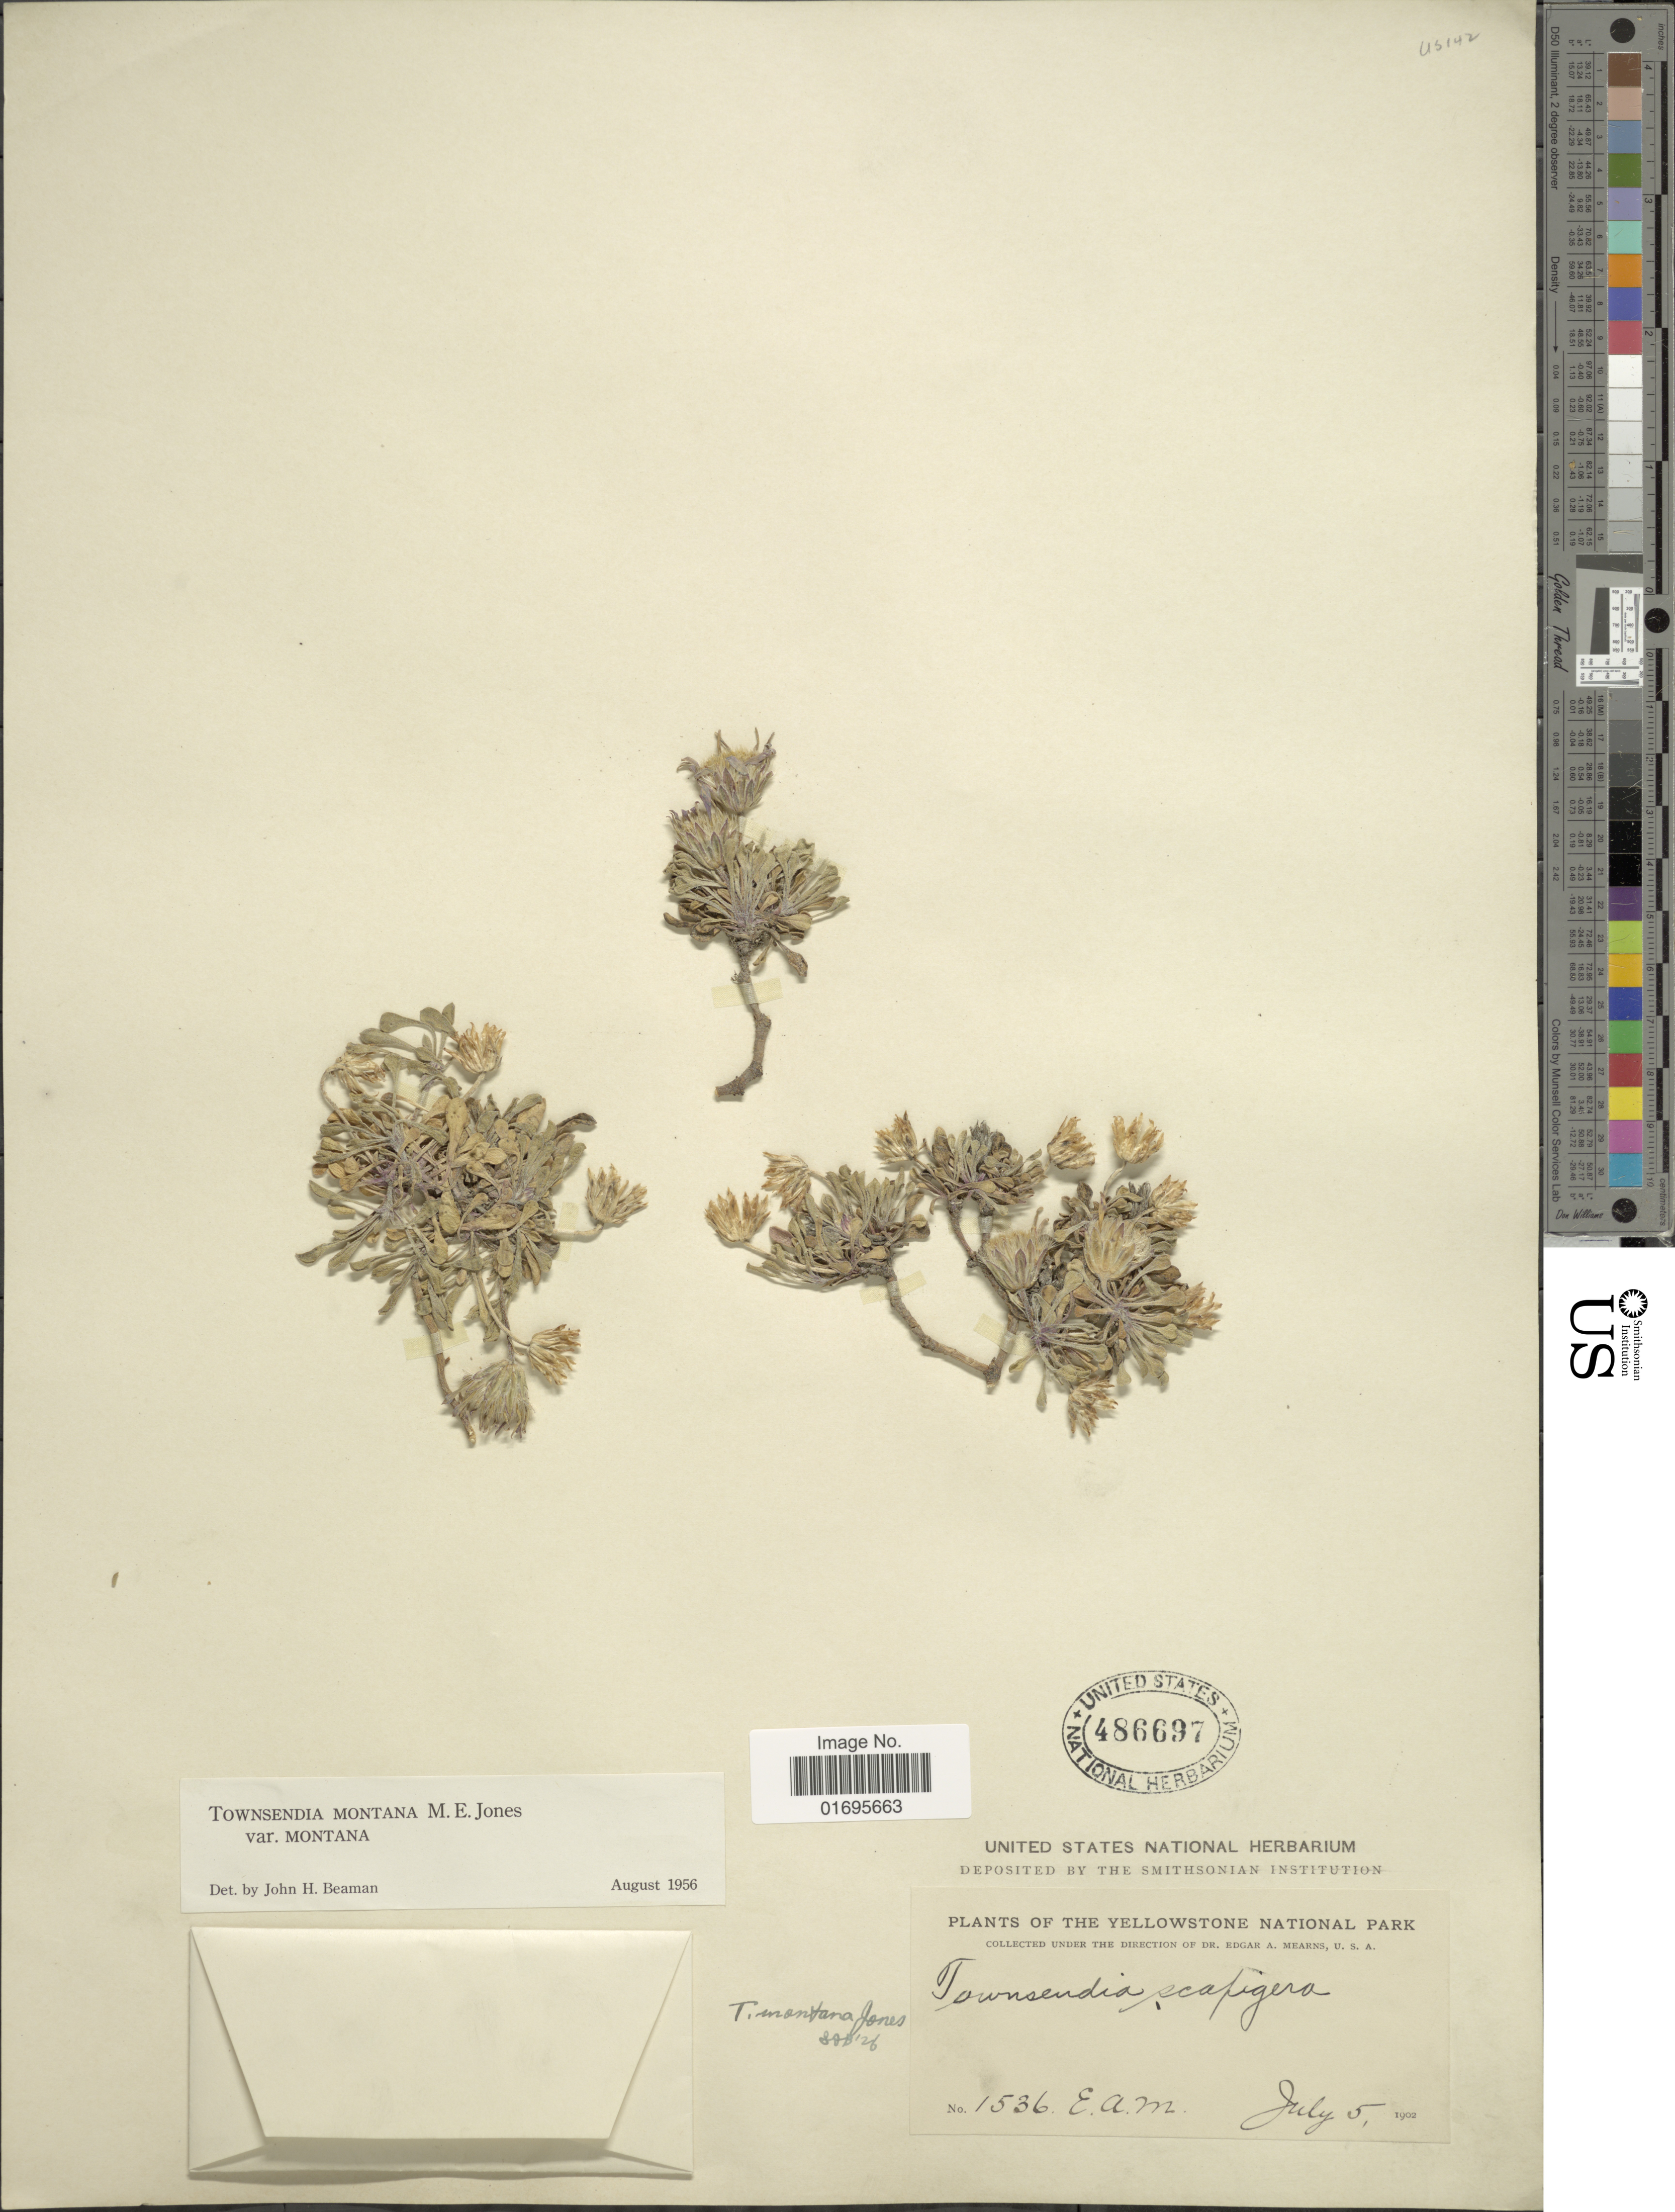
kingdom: Plantae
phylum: Tracheophyta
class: Magnoliopsida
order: Asterales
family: Asteraceae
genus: Townsendia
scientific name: Townsendia montana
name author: M.E. Jones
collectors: E. A. Mearns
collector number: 1536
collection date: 1902-07-05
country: United States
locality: Yellowstone National Park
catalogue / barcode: US 486697